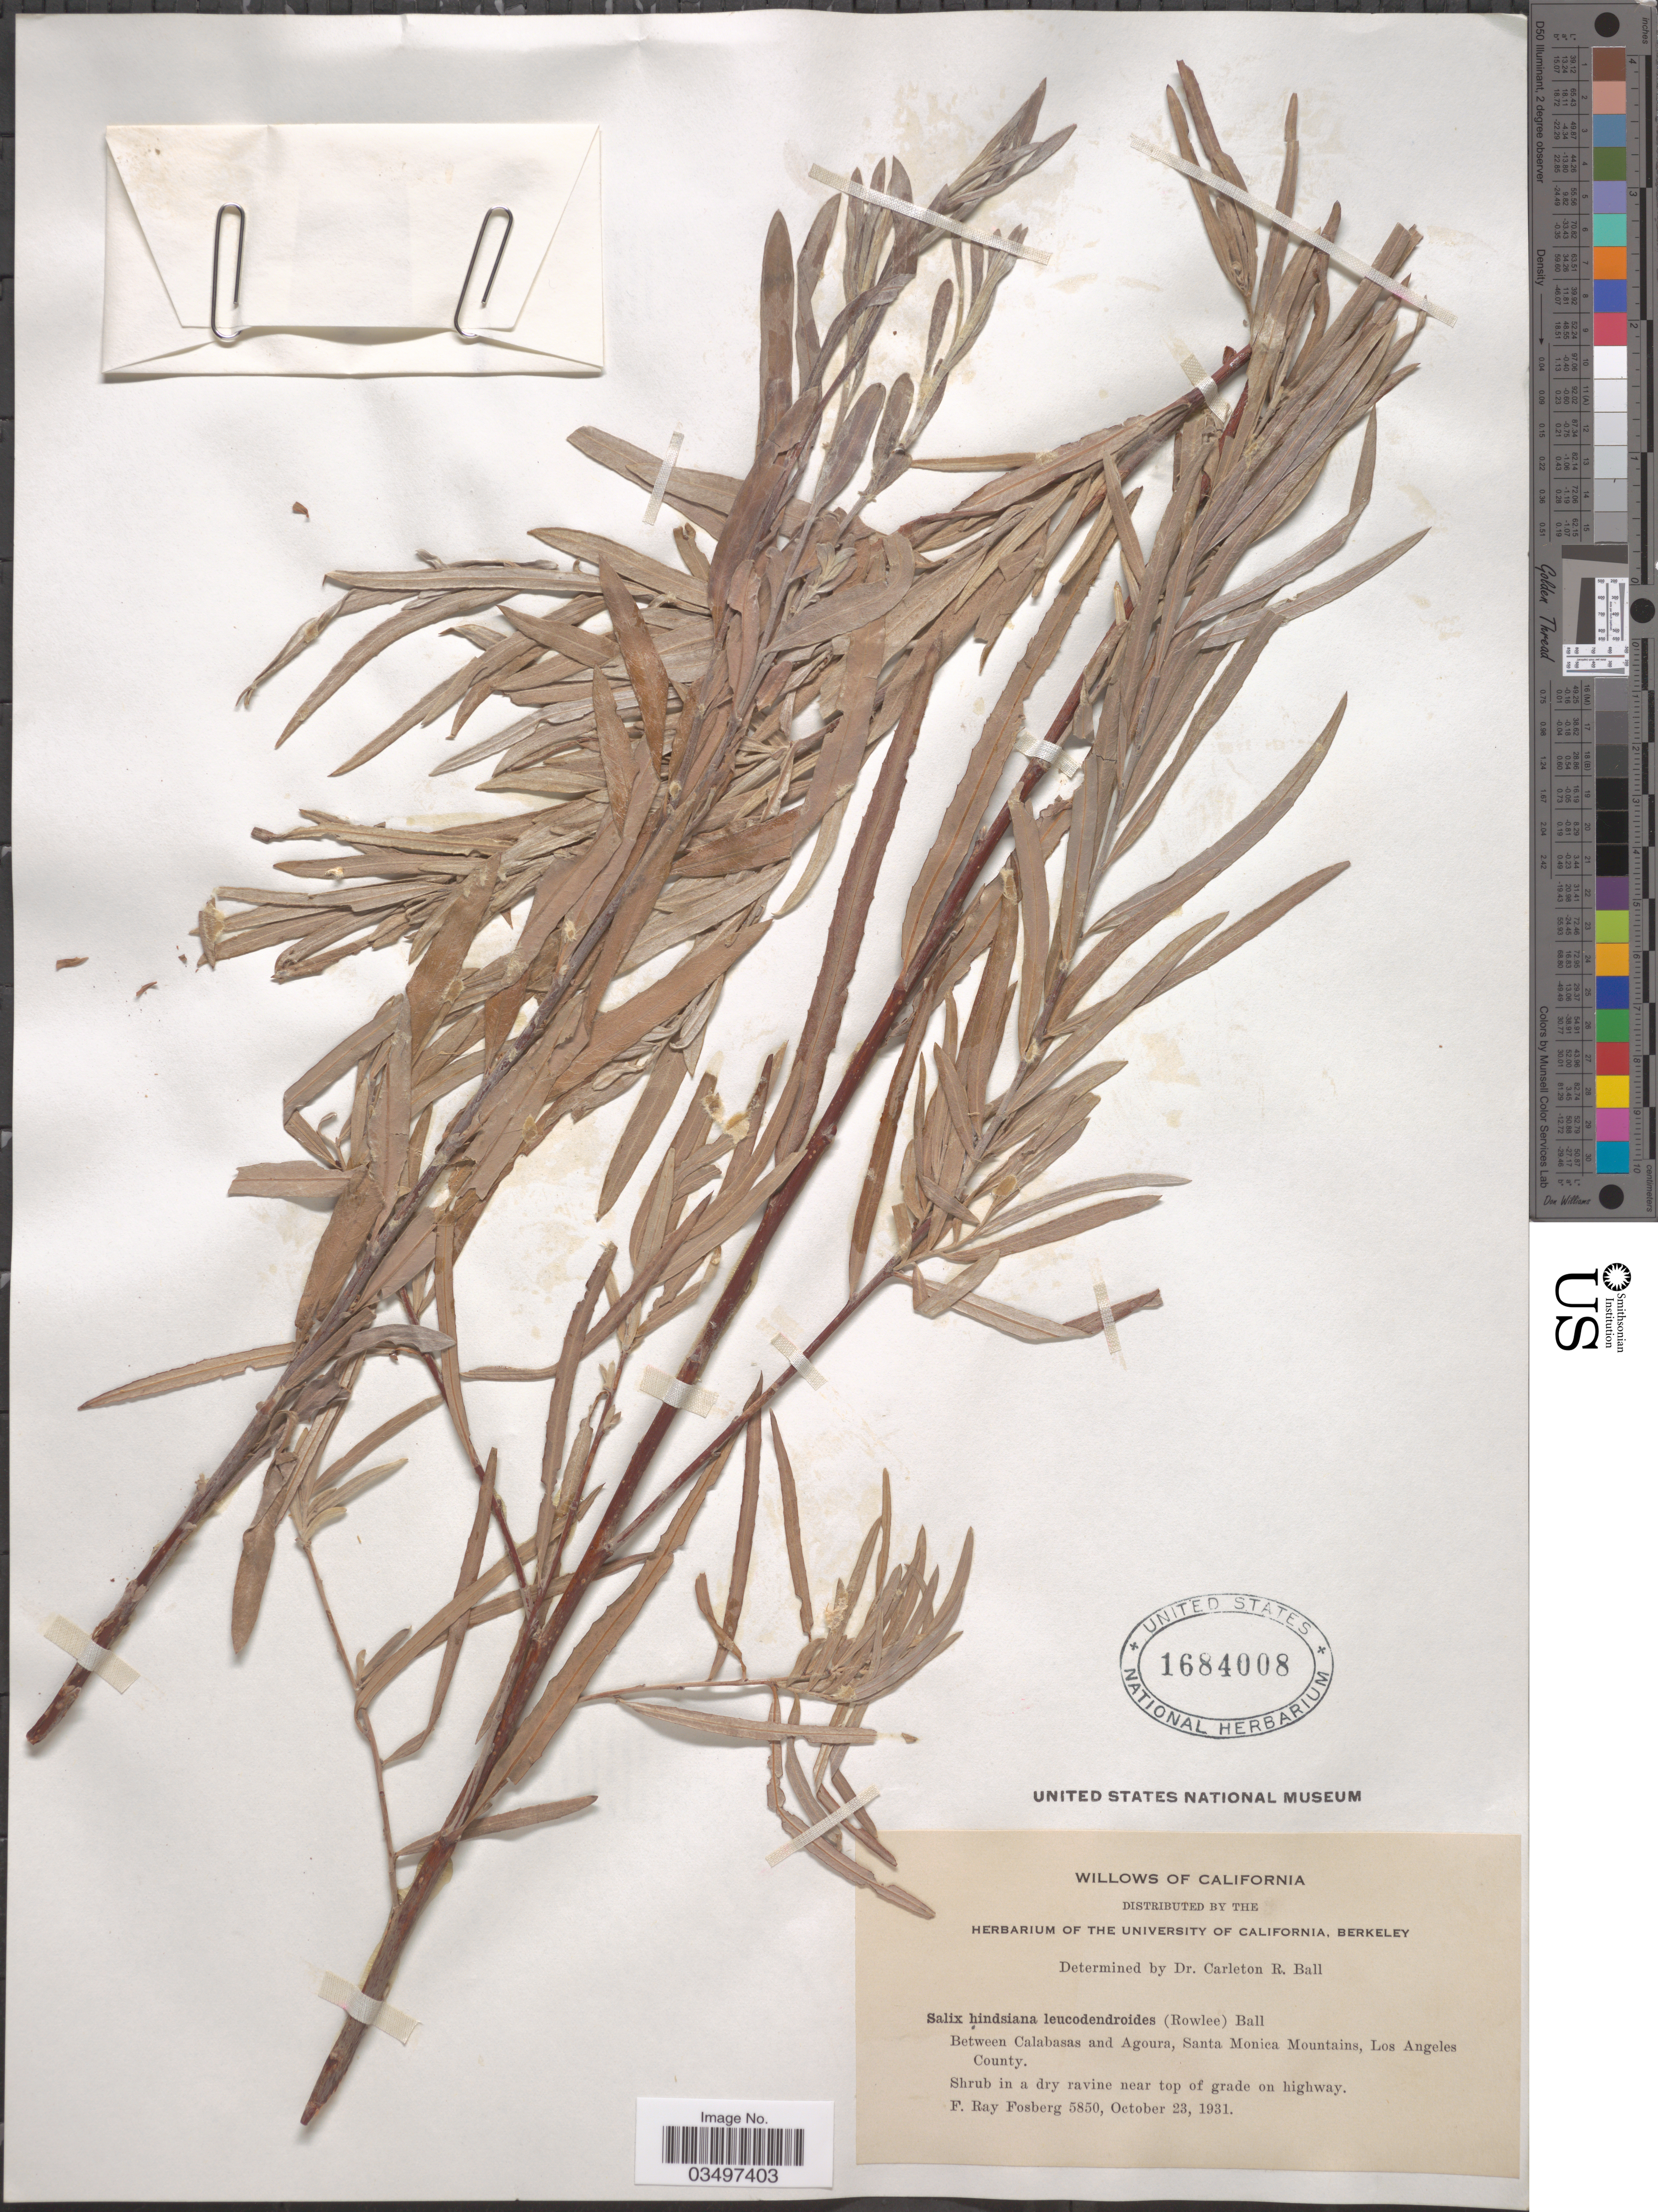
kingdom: Plantae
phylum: Tracheophyta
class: Magnoliopsida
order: Malpighiales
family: Salicaceae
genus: Salix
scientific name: Salix hindsiana var. leucodendroides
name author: (Rowlee) C.R. Ball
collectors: F. R. Fosberg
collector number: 5850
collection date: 1931-10-23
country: United States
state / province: California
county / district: Los Angeles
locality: Between Calabasas and Agoura, Santa Monica Mountains, Los Angeles County.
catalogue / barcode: US 1684008